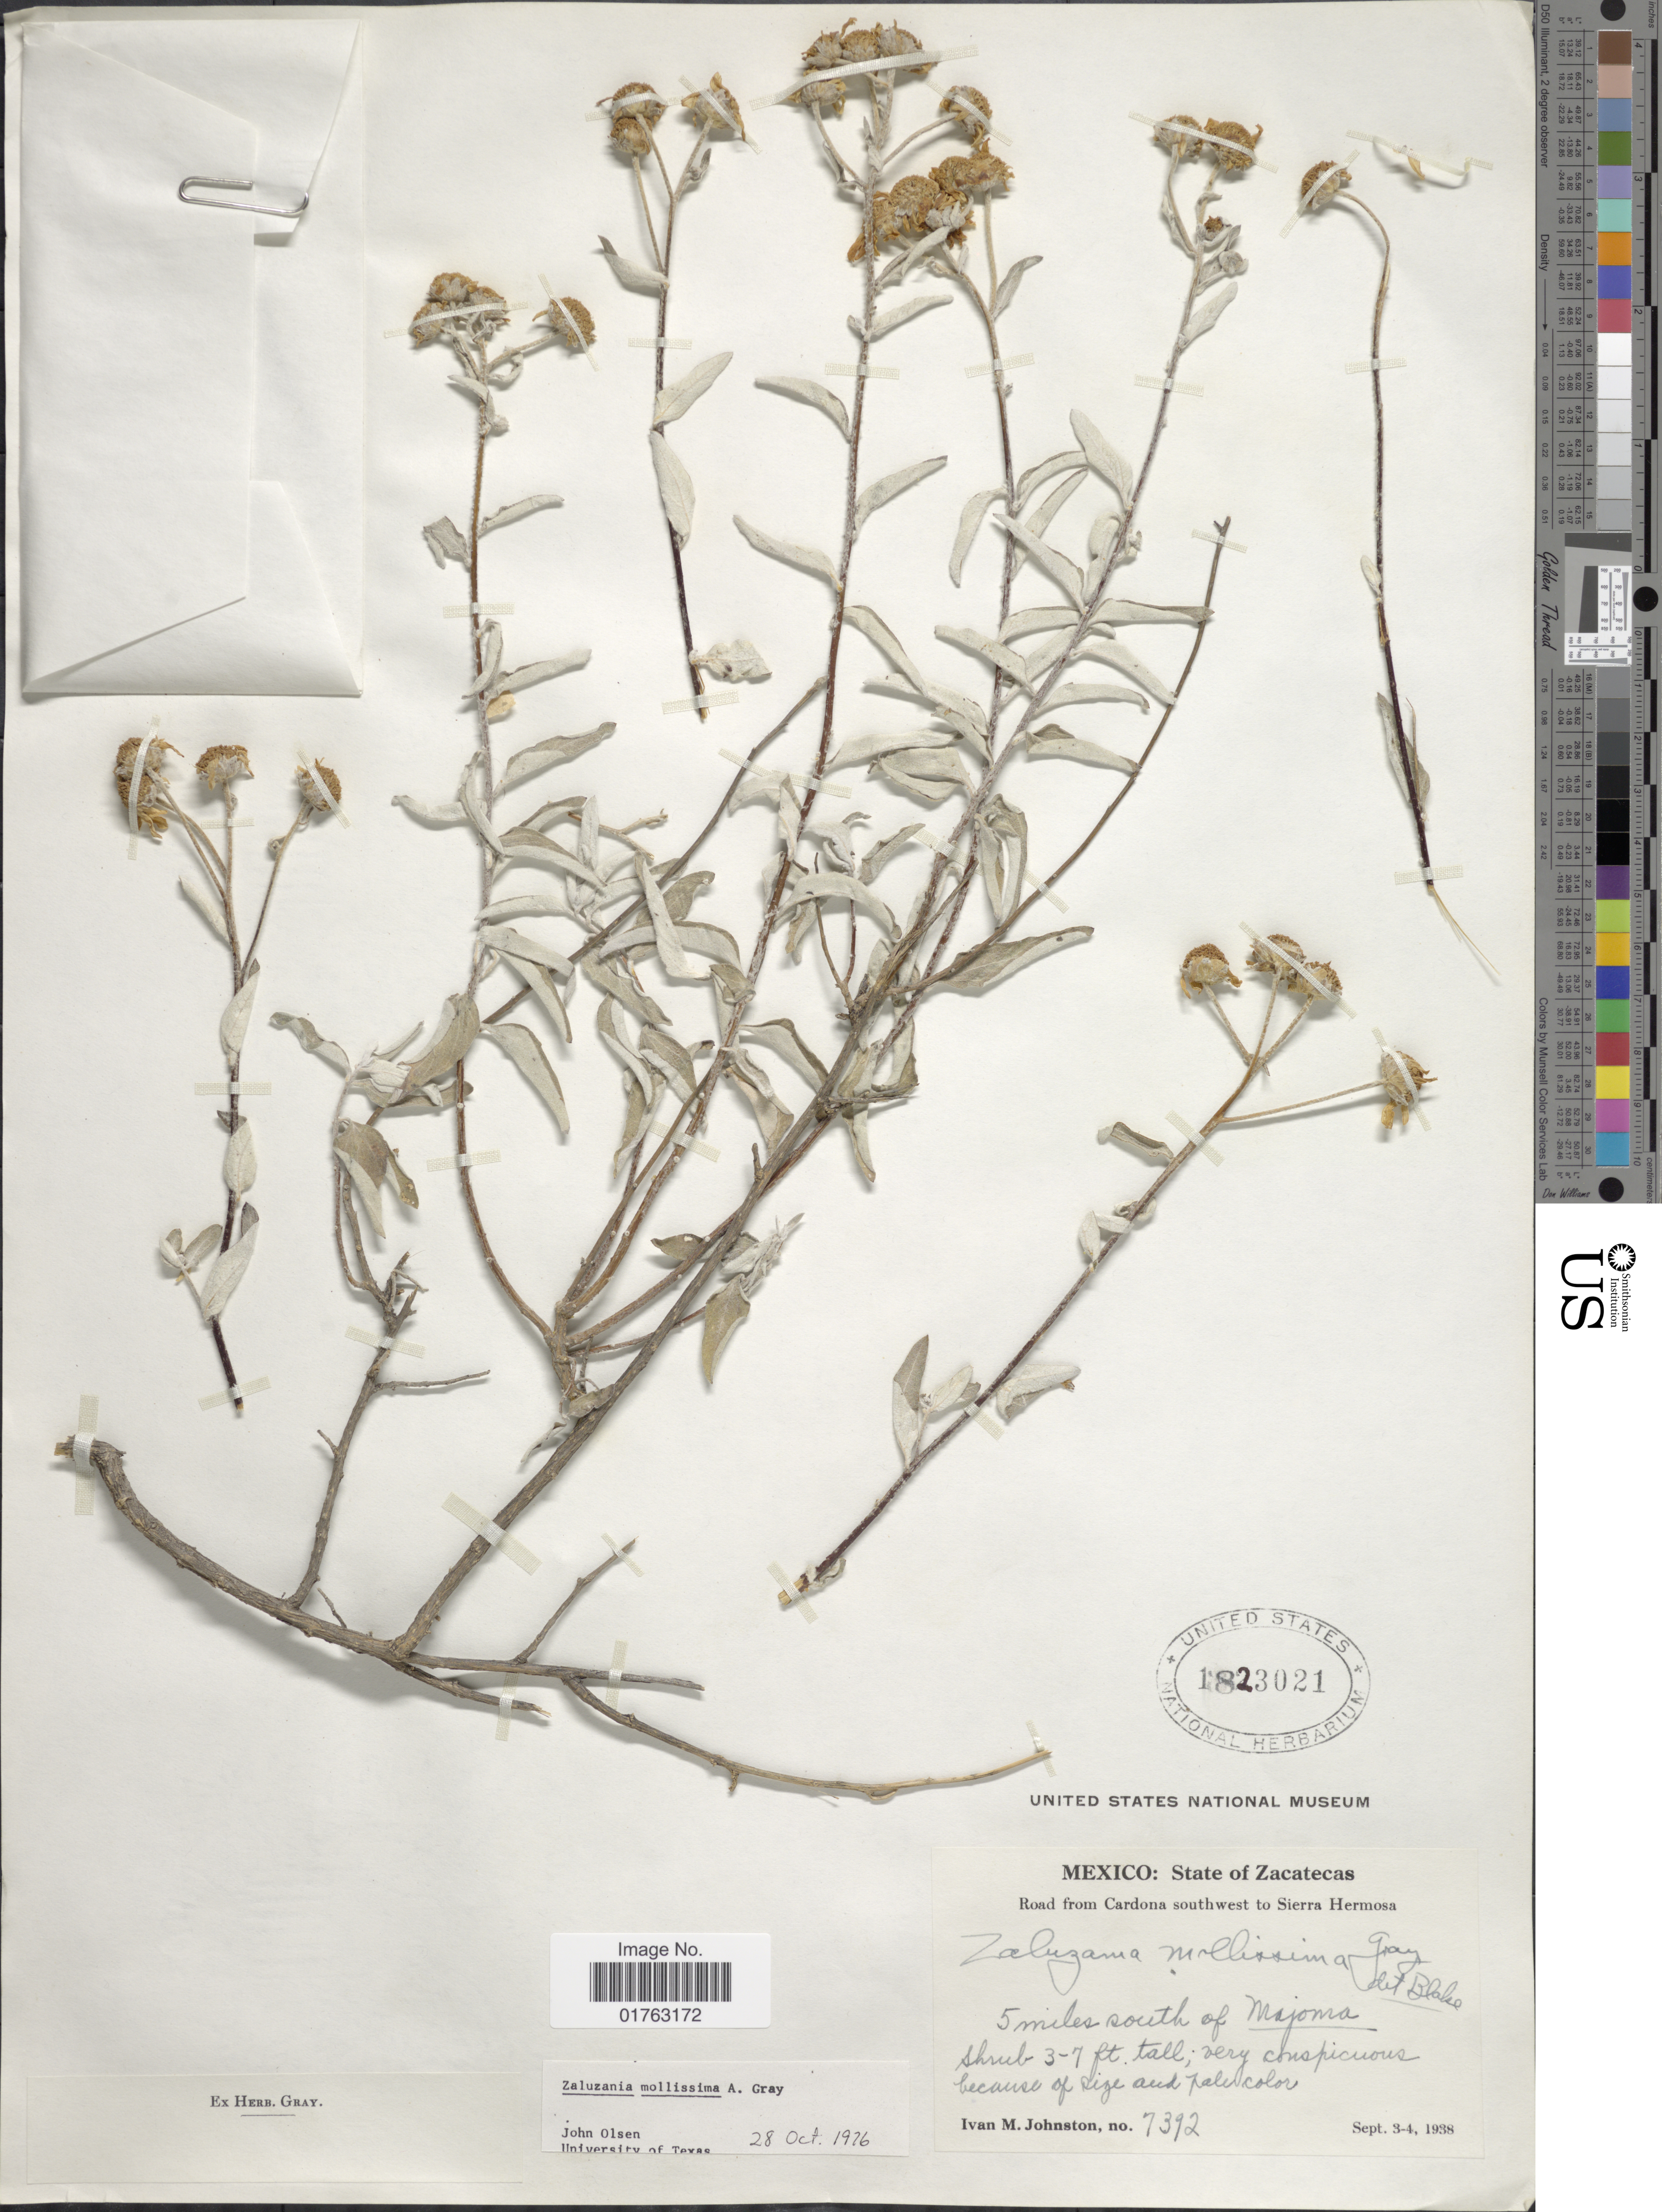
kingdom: Plantae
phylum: Tracheophyta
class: Magnoliopsida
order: Asterales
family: Asteraceae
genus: Zaluzania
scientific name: Zaluzania mollissima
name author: A. Gray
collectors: I.M. Johnston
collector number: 7392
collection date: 1938-09-03/1938-09-04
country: Mexico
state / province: Zacatecas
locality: Road from Cardona southwest to Sierra Hermosa, 5 miles south of Majoma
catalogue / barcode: US 1823021